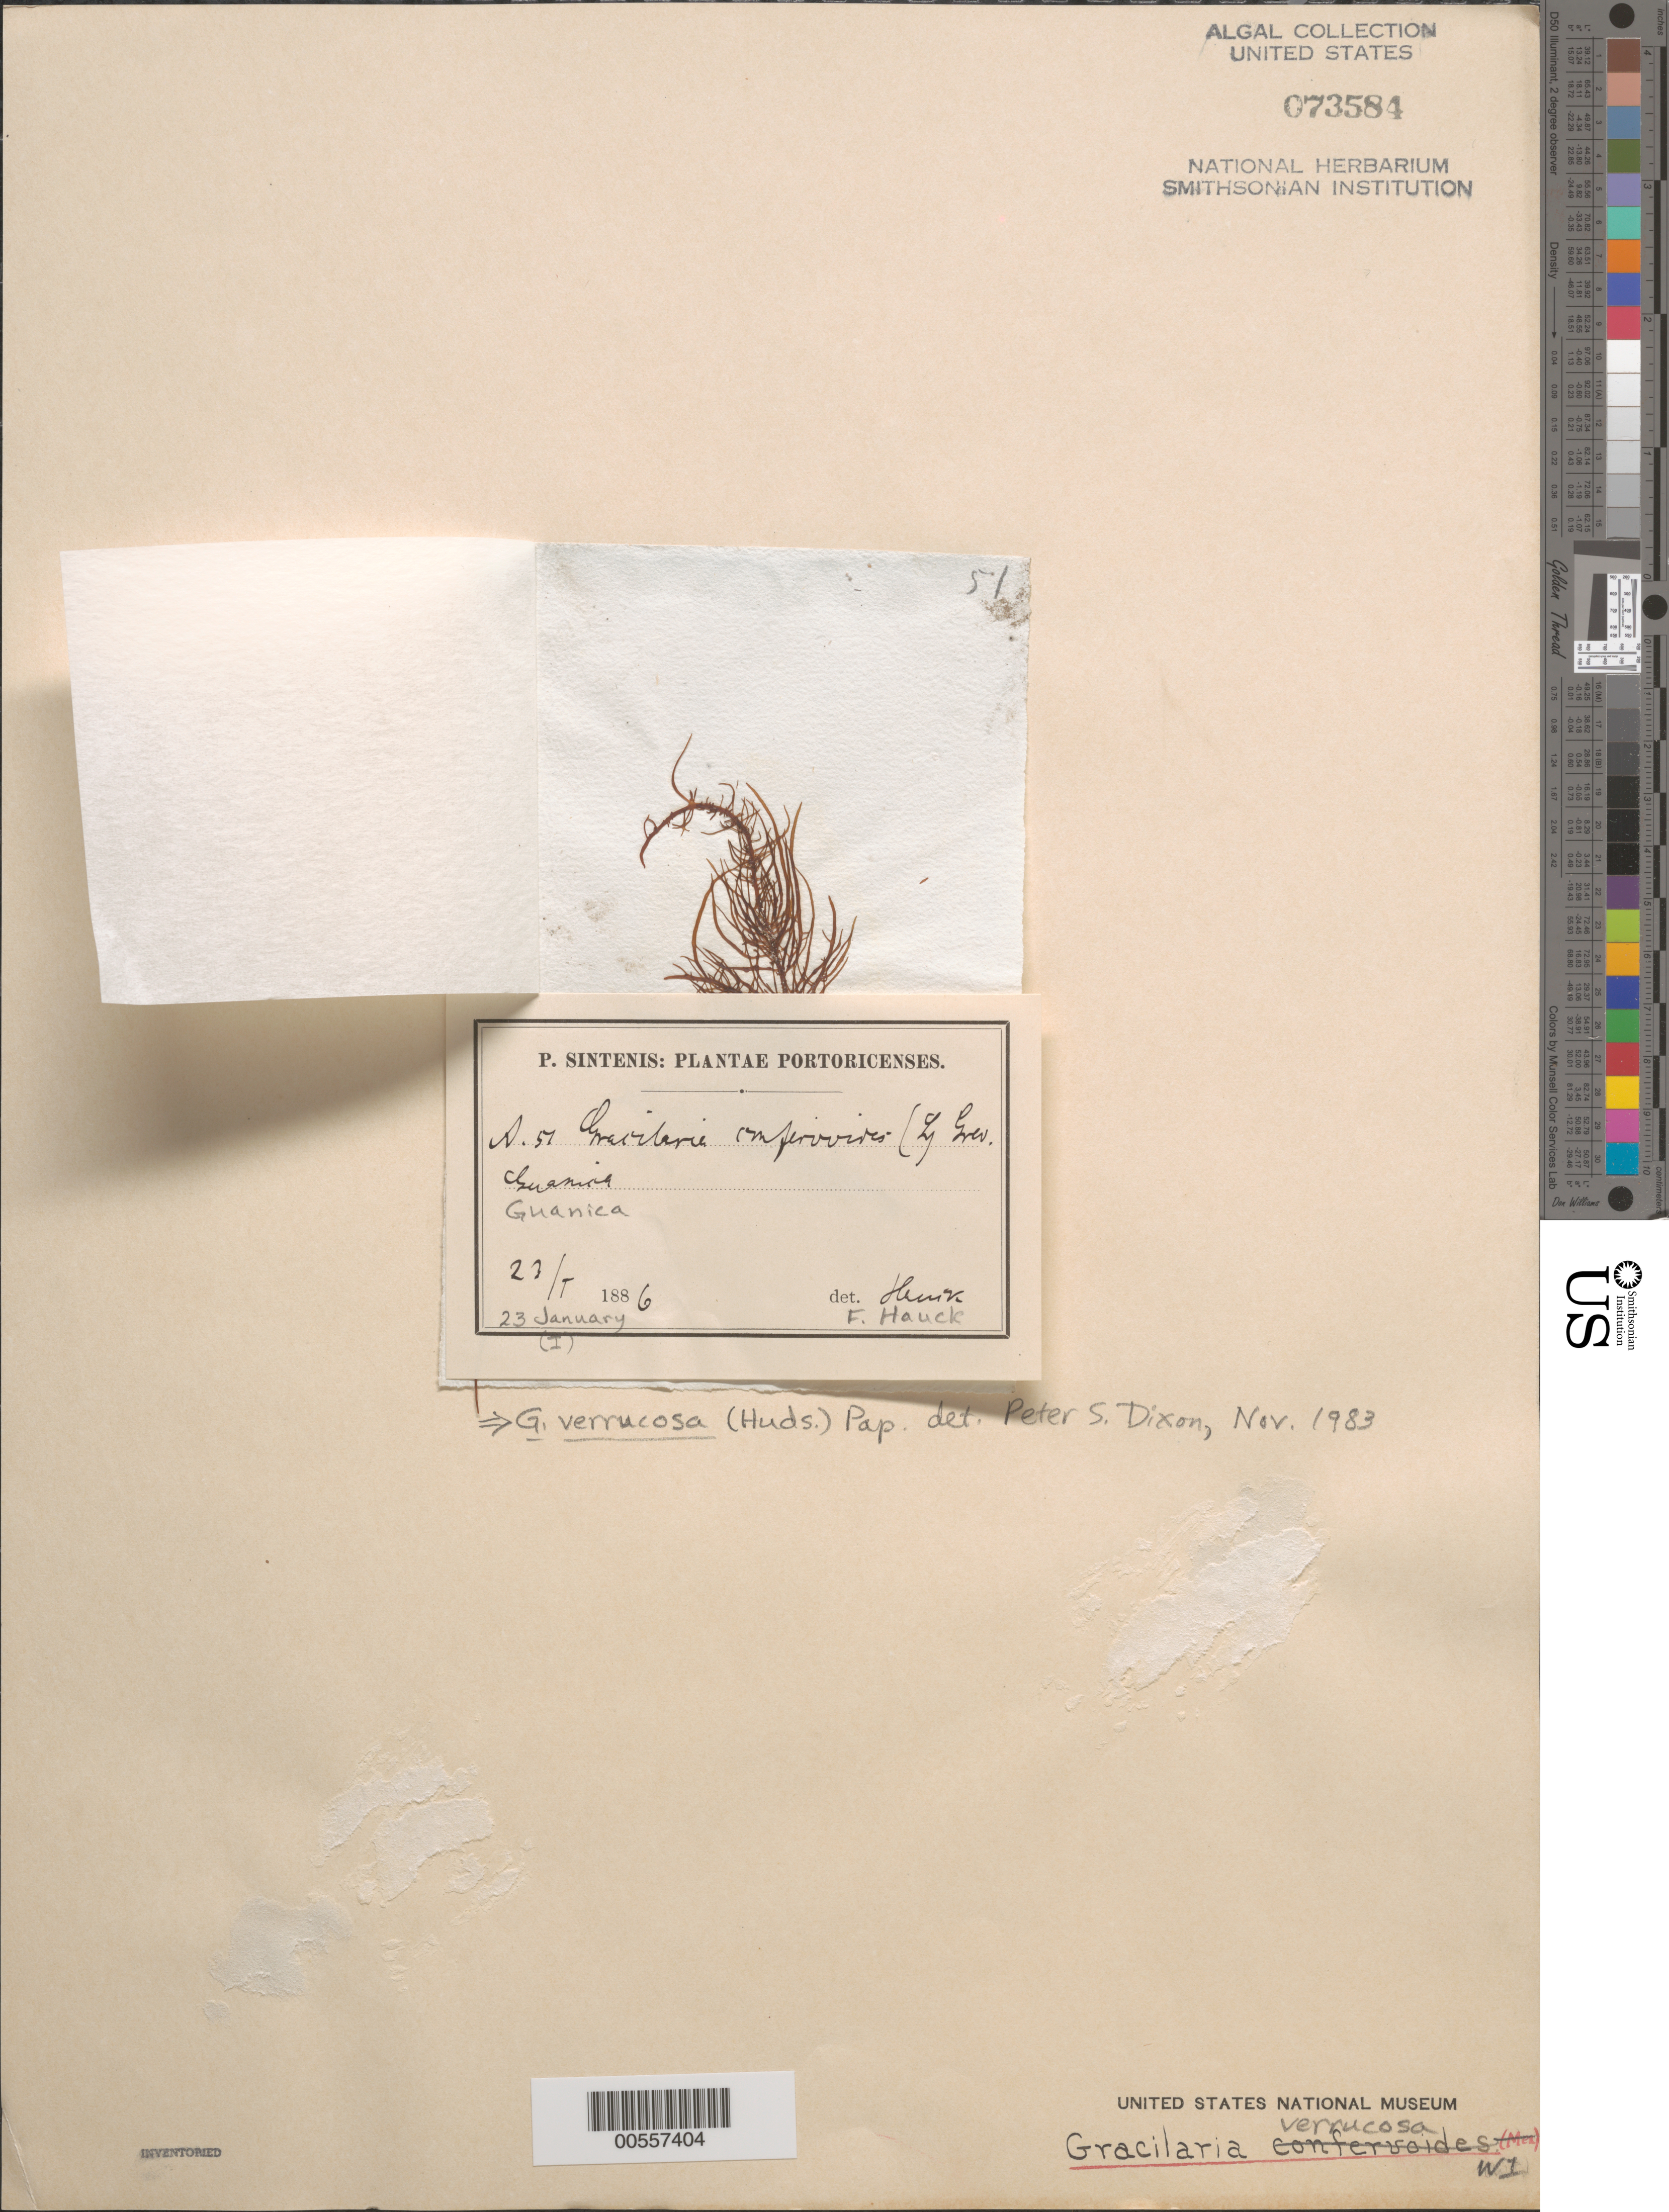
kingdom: Plantae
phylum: Rhodophyta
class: Florideophyceae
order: Gracilariales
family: Gracilariaceae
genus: Gracilariopsis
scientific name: Gracilariopsis longissima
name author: (S.G. Gmel.) Steentoft et al.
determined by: Algae name updating Project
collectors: P. Sintenis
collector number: A.51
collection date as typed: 23 Jan 1886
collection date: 1886-01-23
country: Puerto Rico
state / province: Guanica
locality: Guanica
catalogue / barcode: US 73584